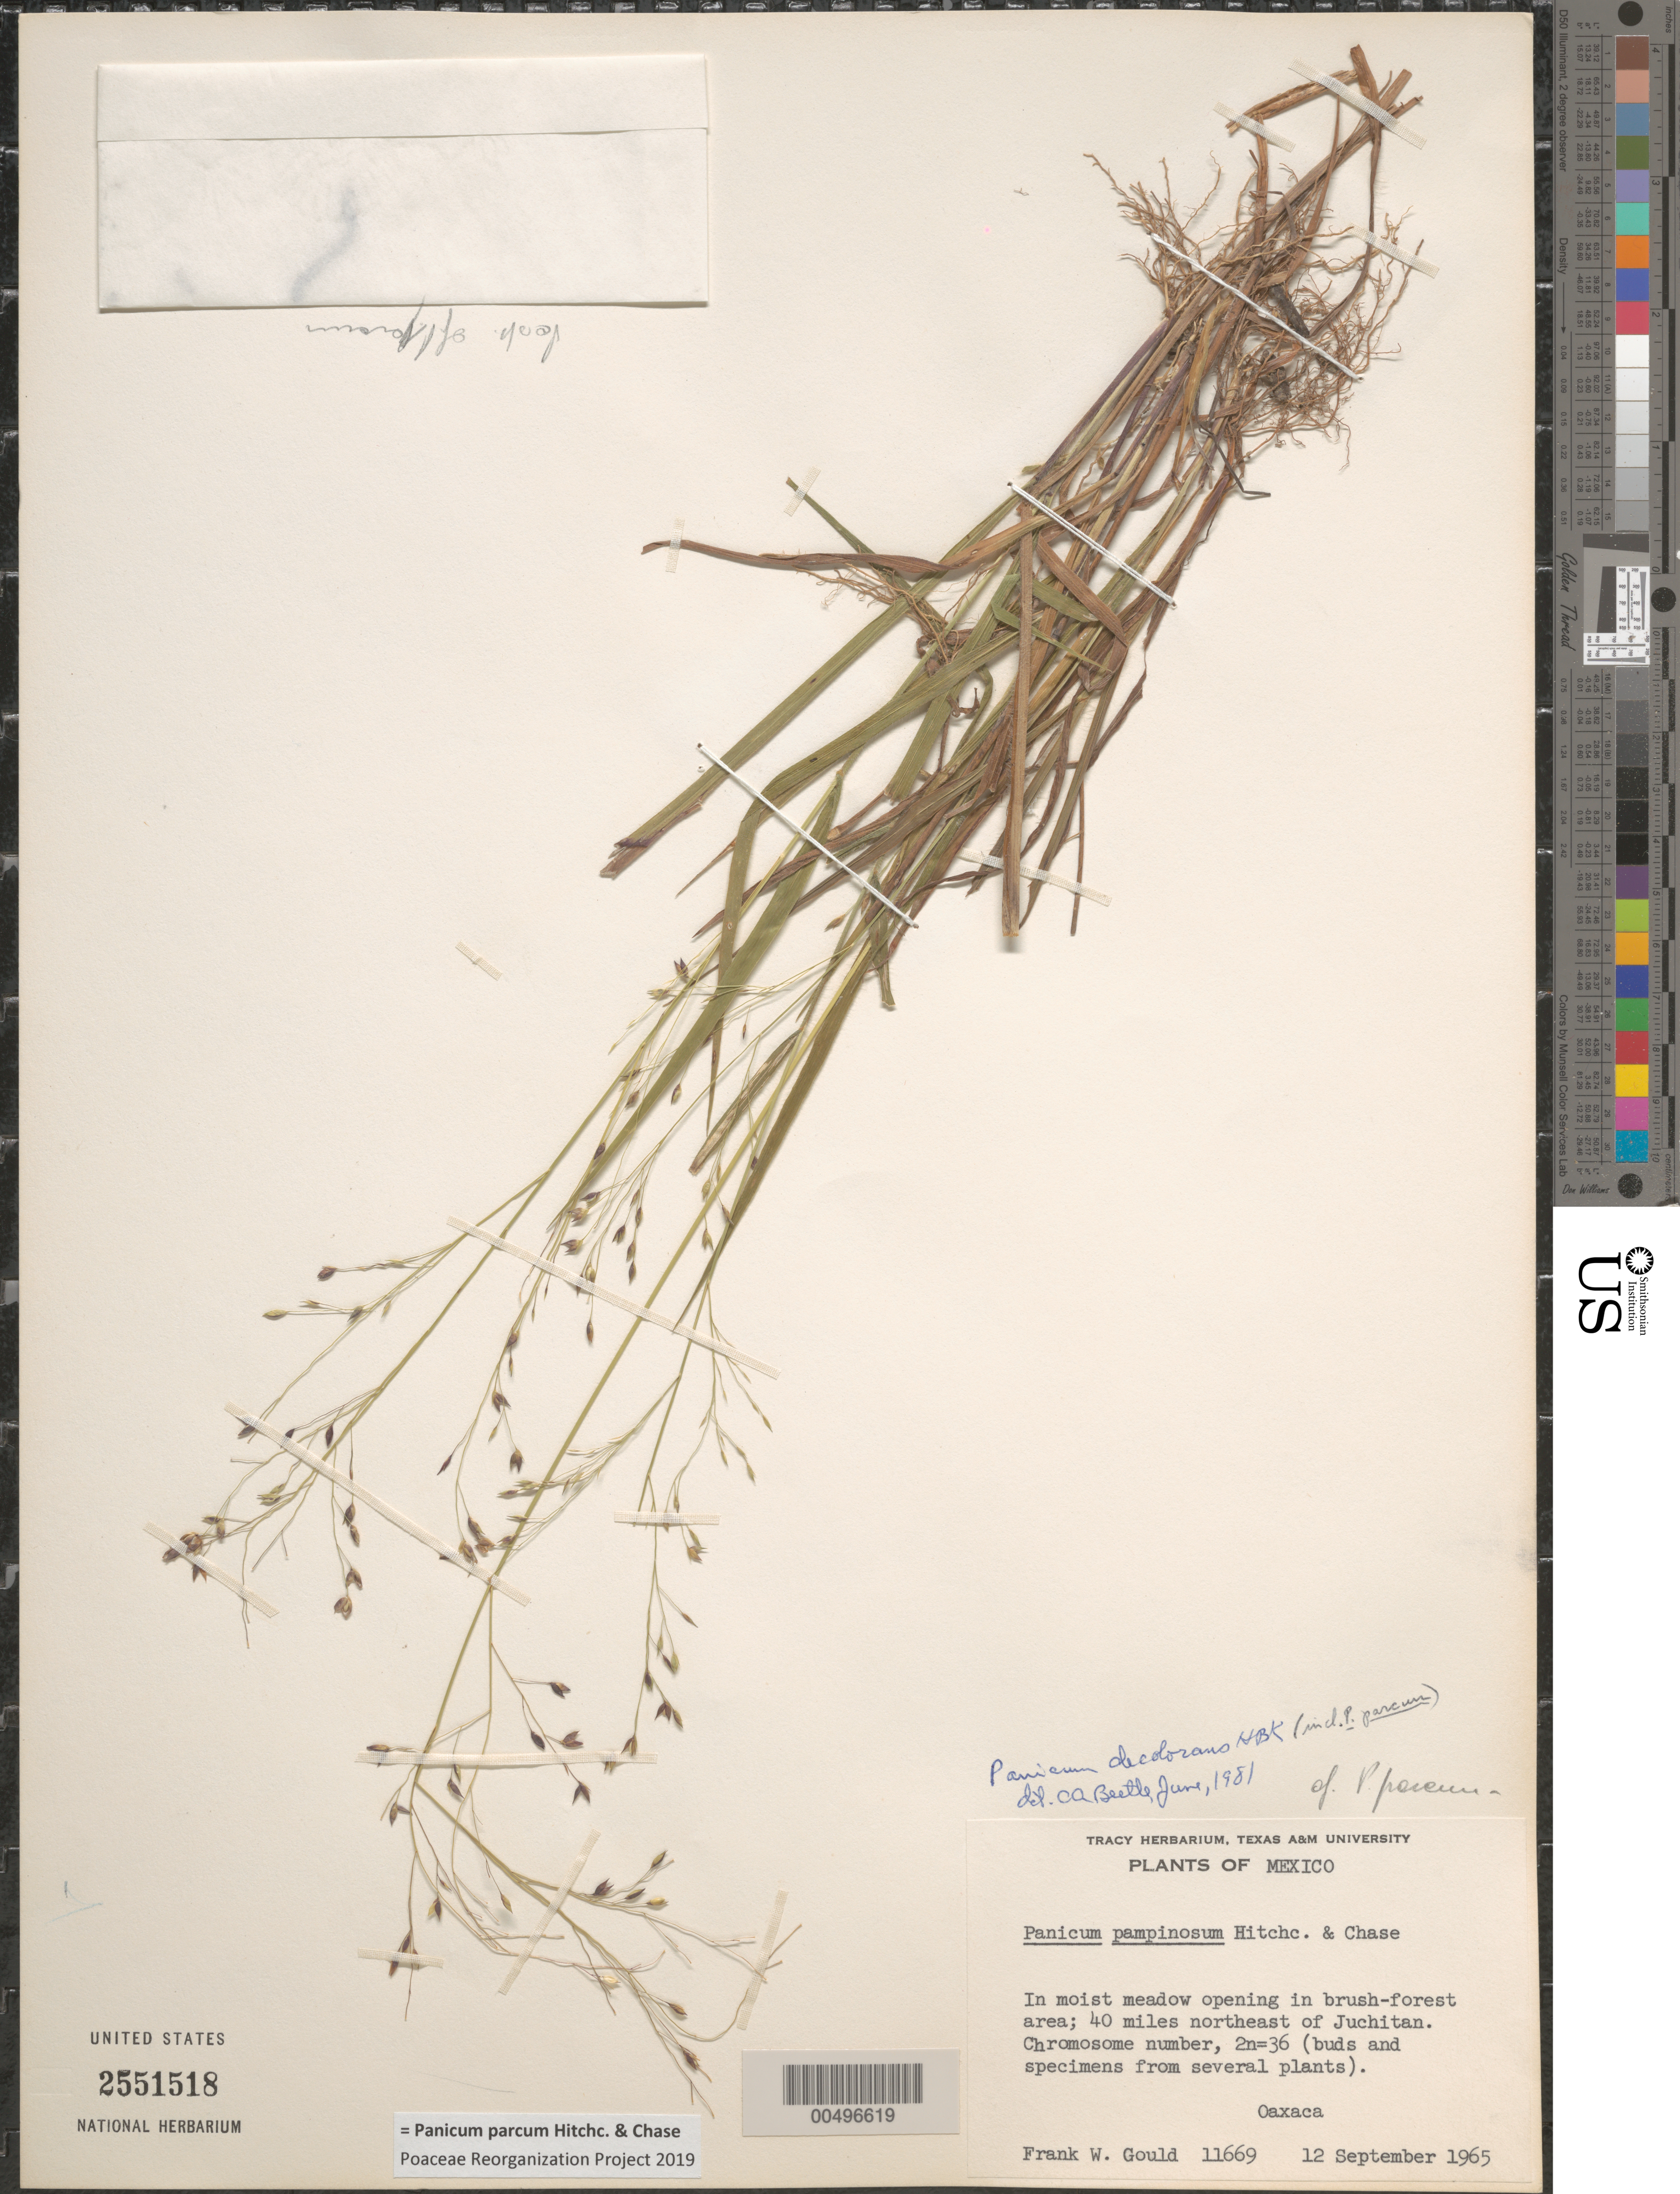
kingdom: Plantae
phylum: Tracheophyta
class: Liliopsida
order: Poales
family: Poaceae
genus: Panicum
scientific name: Panicum parcum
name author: Hitchc. & Chase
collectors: F. W. Gould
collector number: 11669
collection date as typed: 12 Sep 1965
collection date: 1965-09-12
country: Mexico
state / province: Oaxaca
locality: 40 mi NE of Juchitan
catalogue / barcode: US 2551518